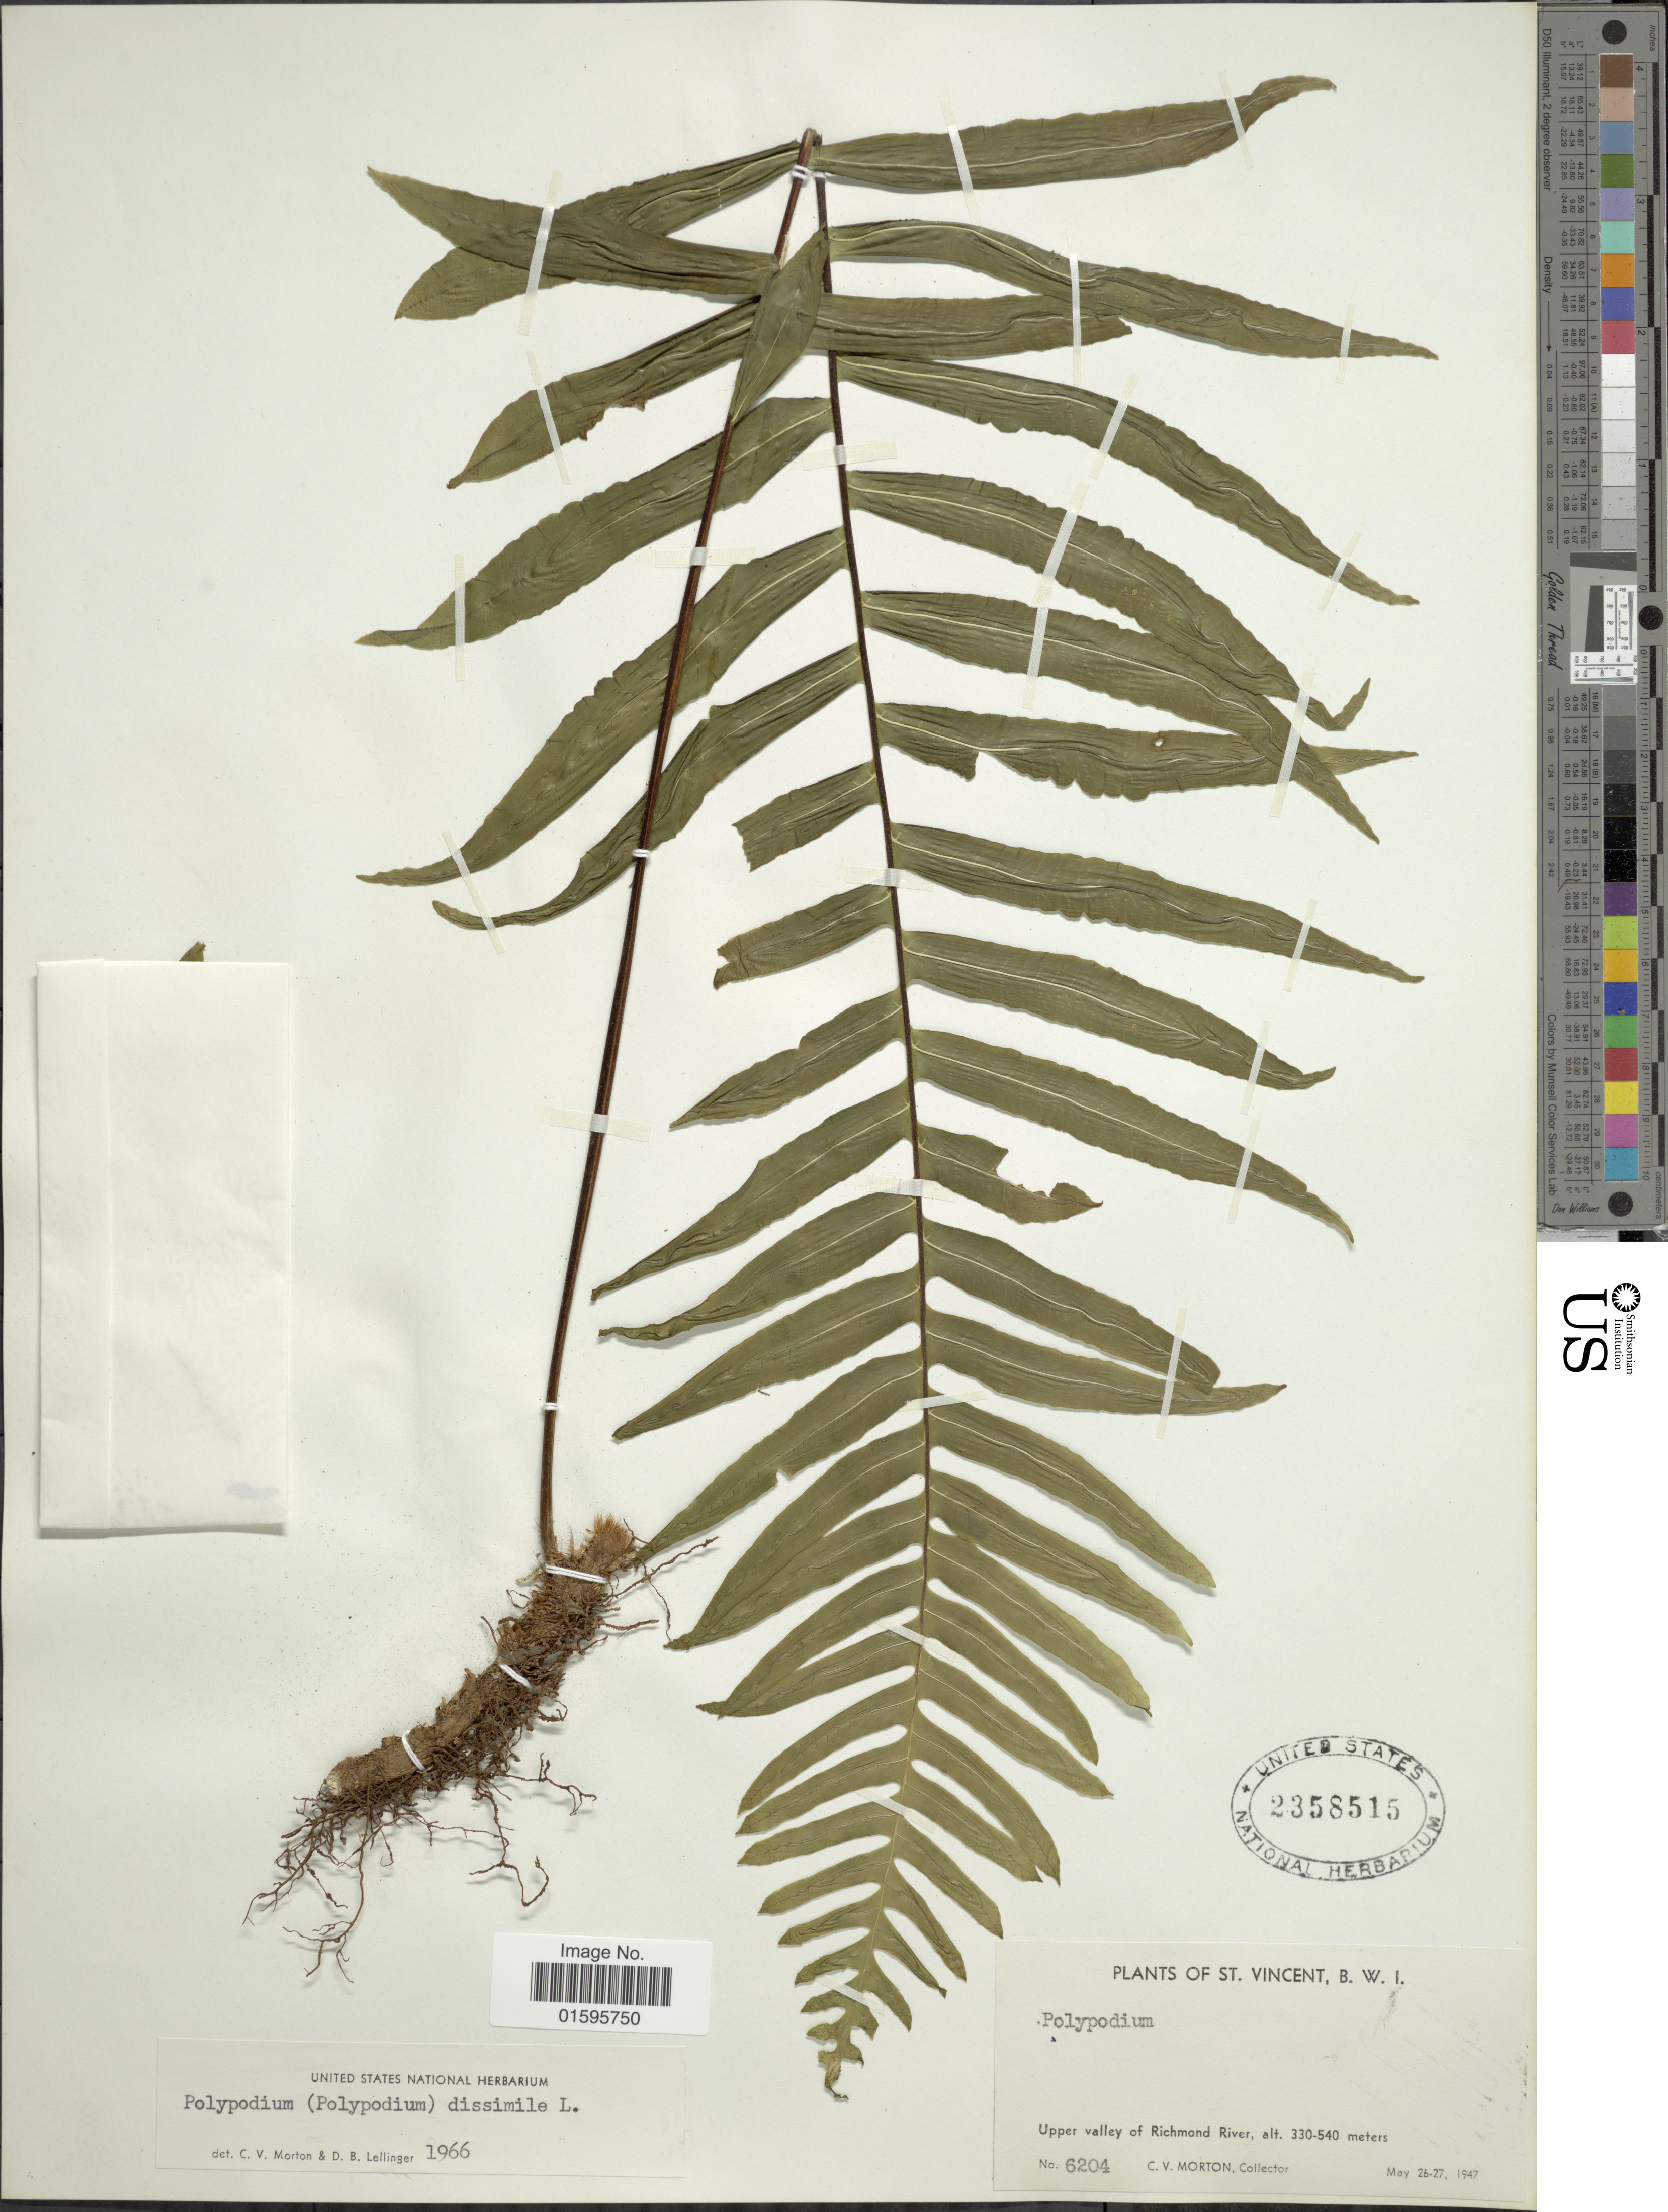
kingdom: Plantae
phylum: Tracheophyta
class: Polypodiopsida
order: Polypodiales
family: Polypodiaceae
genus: Polypodium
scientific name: Polypodium dulce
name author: Poir.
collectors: C. V. Morton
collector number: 6204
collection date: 1947-05-26/1947-05-27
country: St. Vincent - Grenadines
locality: St. Vincent, B. W. I., upper valley of Richmonds River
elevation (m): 330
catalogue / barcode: US 2358515